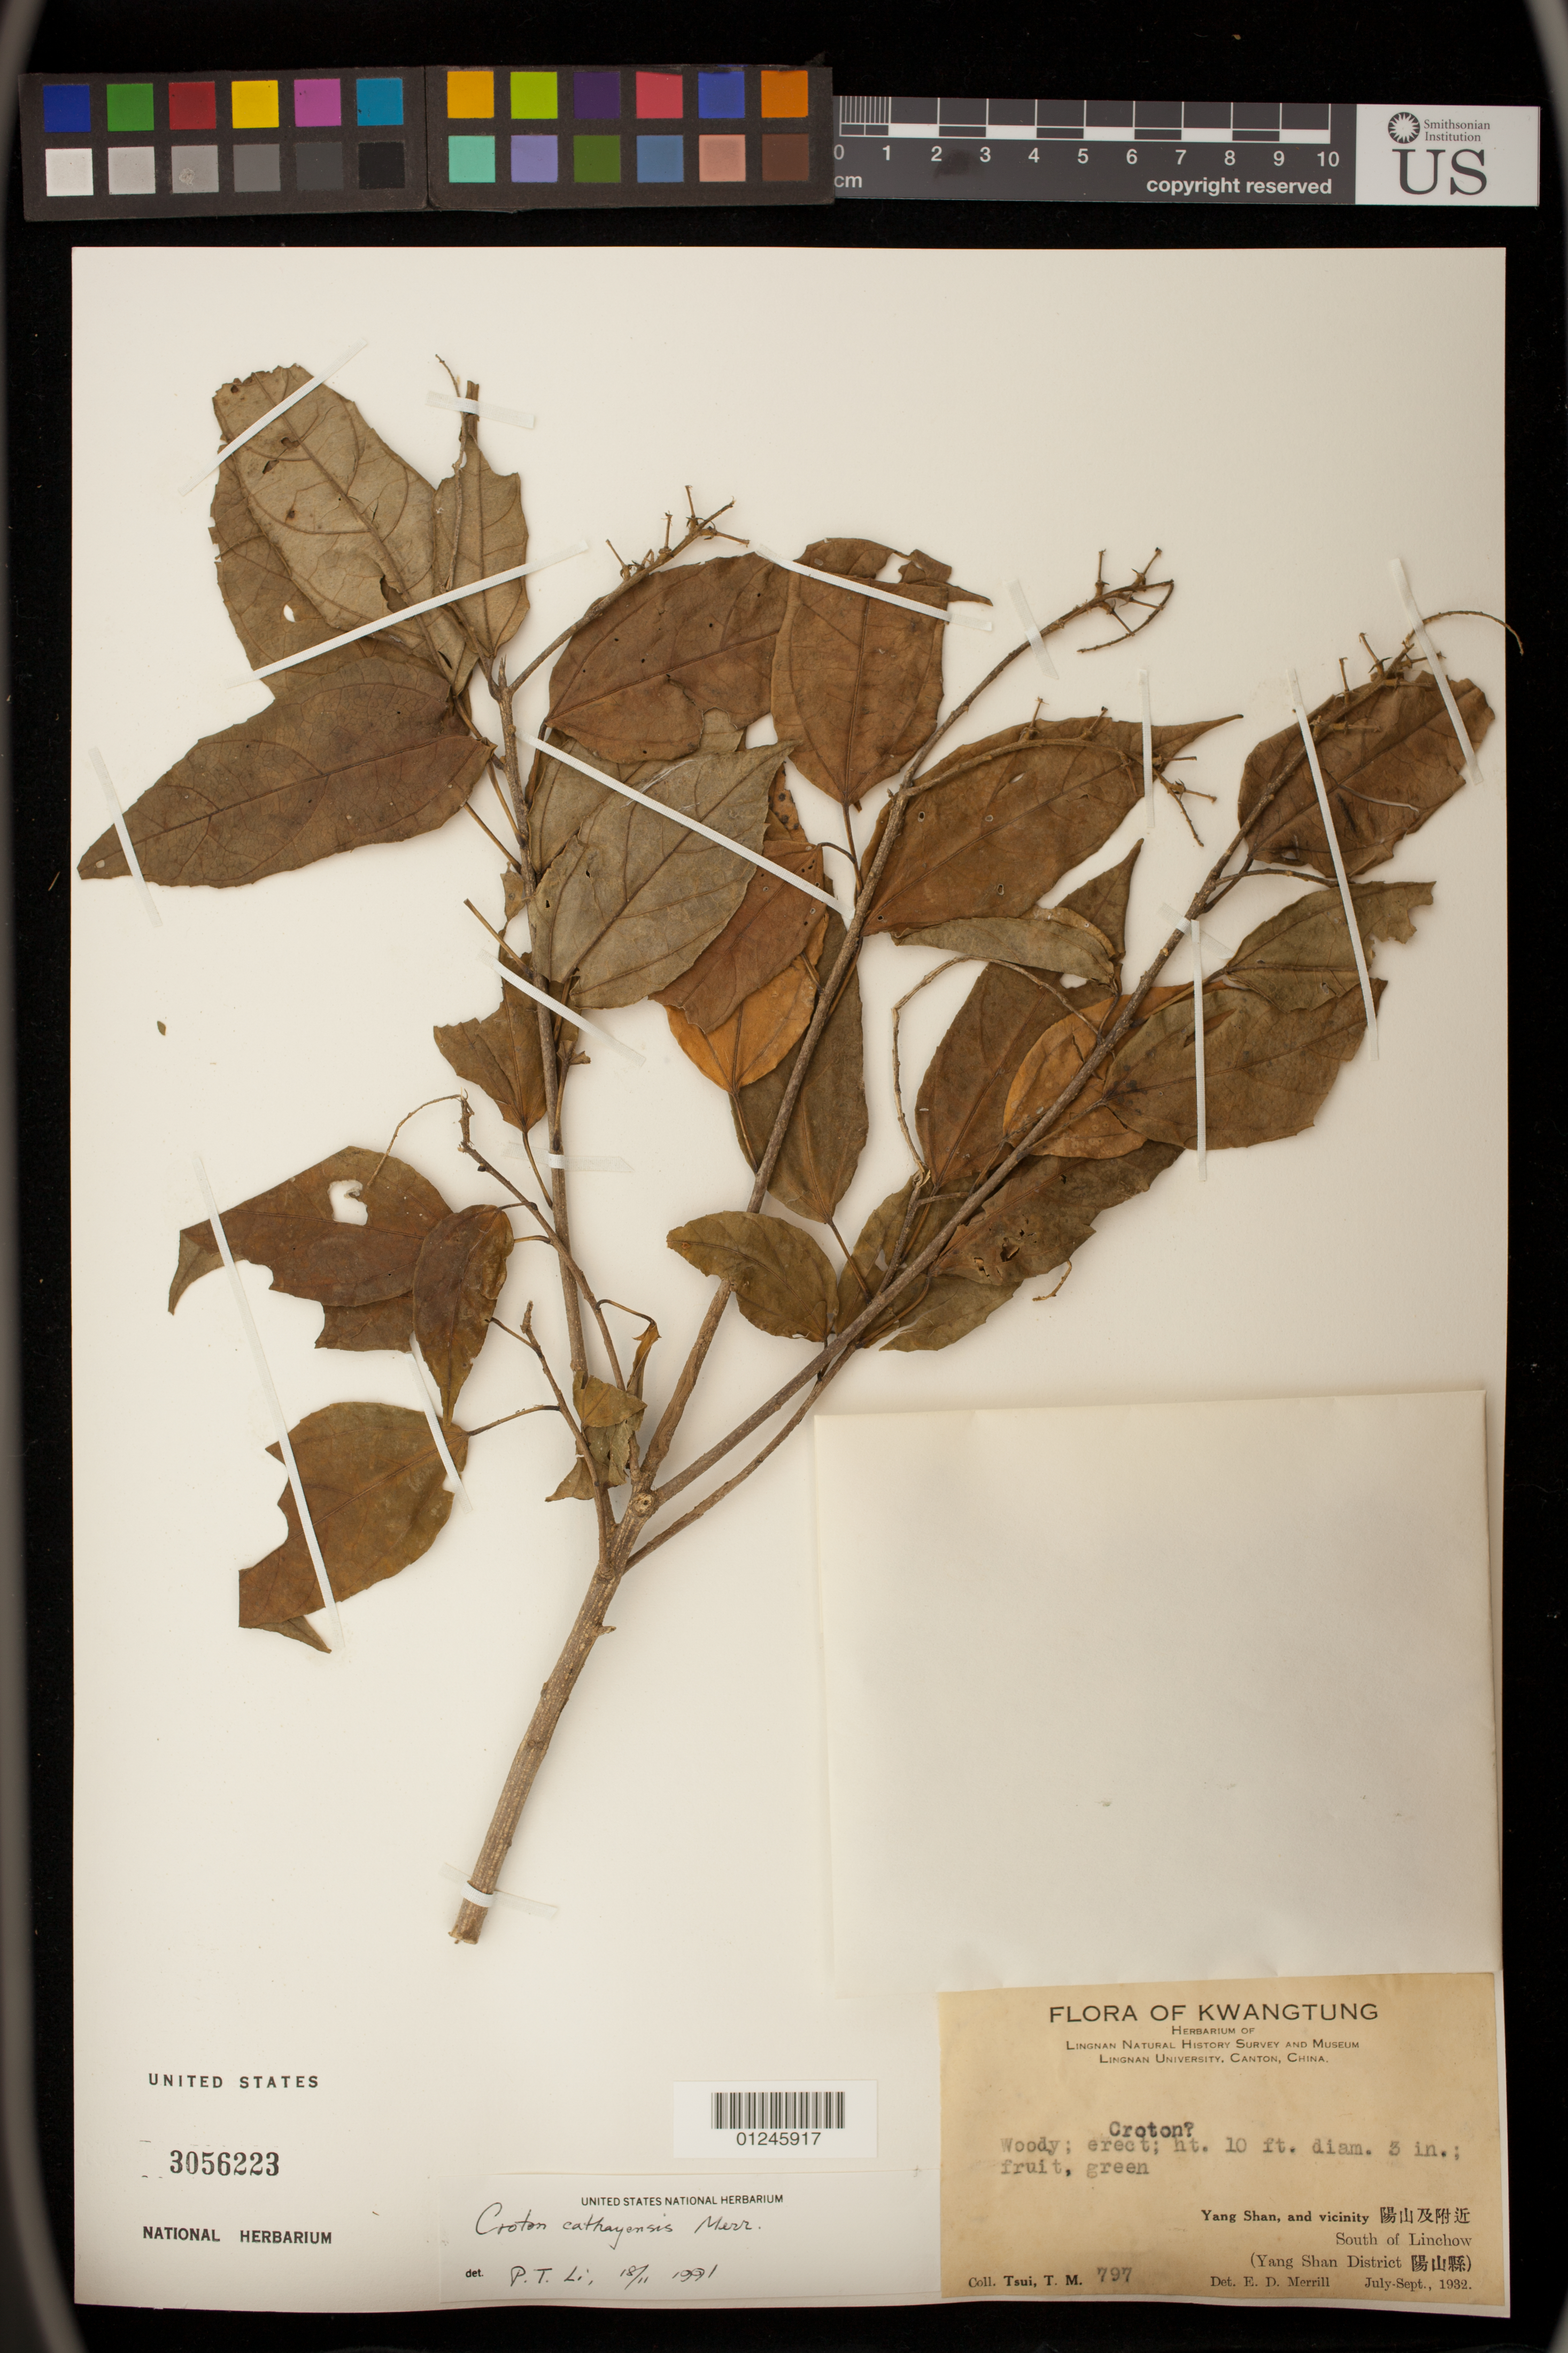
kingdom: Plantae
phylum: Tracheophyta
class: Magnoliopsida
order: Malpighiales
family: Euphorbiaceae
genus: Croton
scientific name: Croton cathayensis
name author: Müll. Arg.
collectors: T. Tsui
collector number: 797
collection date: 1932-07/1932-09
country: China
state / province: Shanxi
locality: Yang Shan, and vicinity.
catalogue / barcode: US 3056223